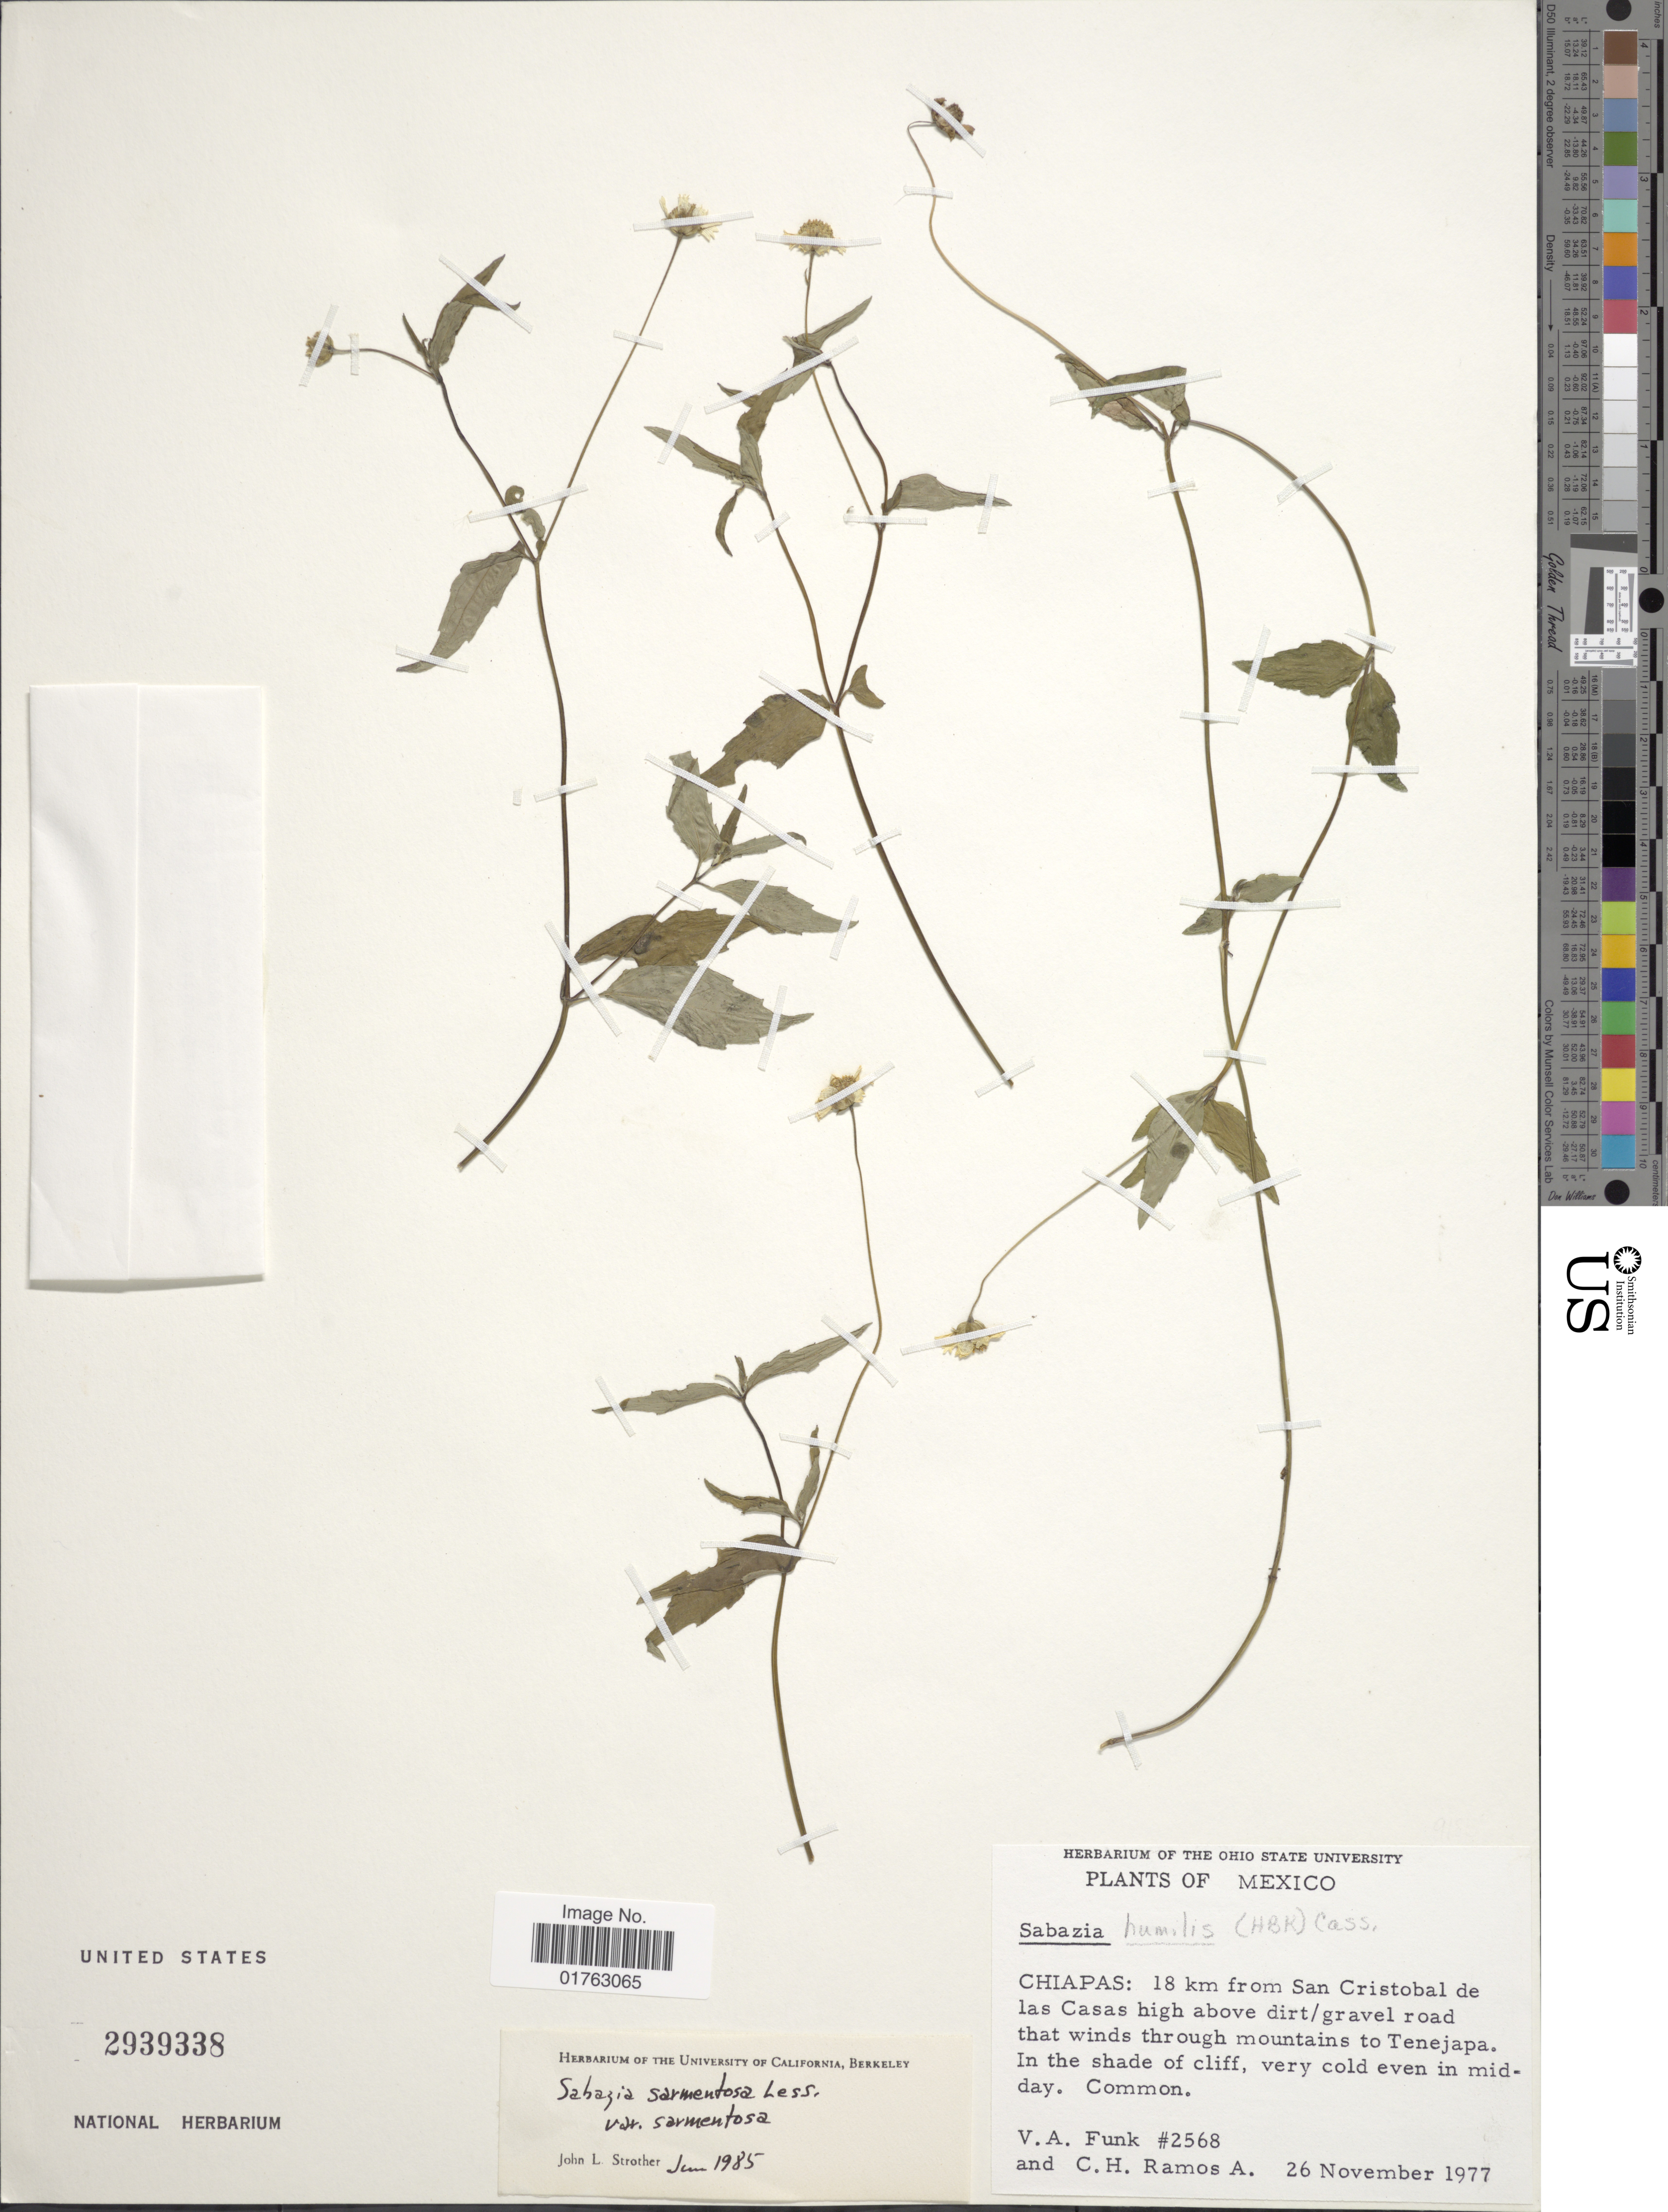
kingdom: Plantae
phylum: Tracheophyta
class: Magnoliopsida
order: Asterales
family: Asteraceae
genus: Sabazia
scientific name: Sabazia sarmentosa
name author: Less.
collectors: V. Funk & C. H. Ramos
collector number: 2568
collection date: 1977-11-26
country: Mexico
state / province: Chiapas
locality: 18 Km from San Cristobal de las Casas high above dirt/gravel road that winds through mountains to Tenejapa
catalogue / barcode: US 2939338